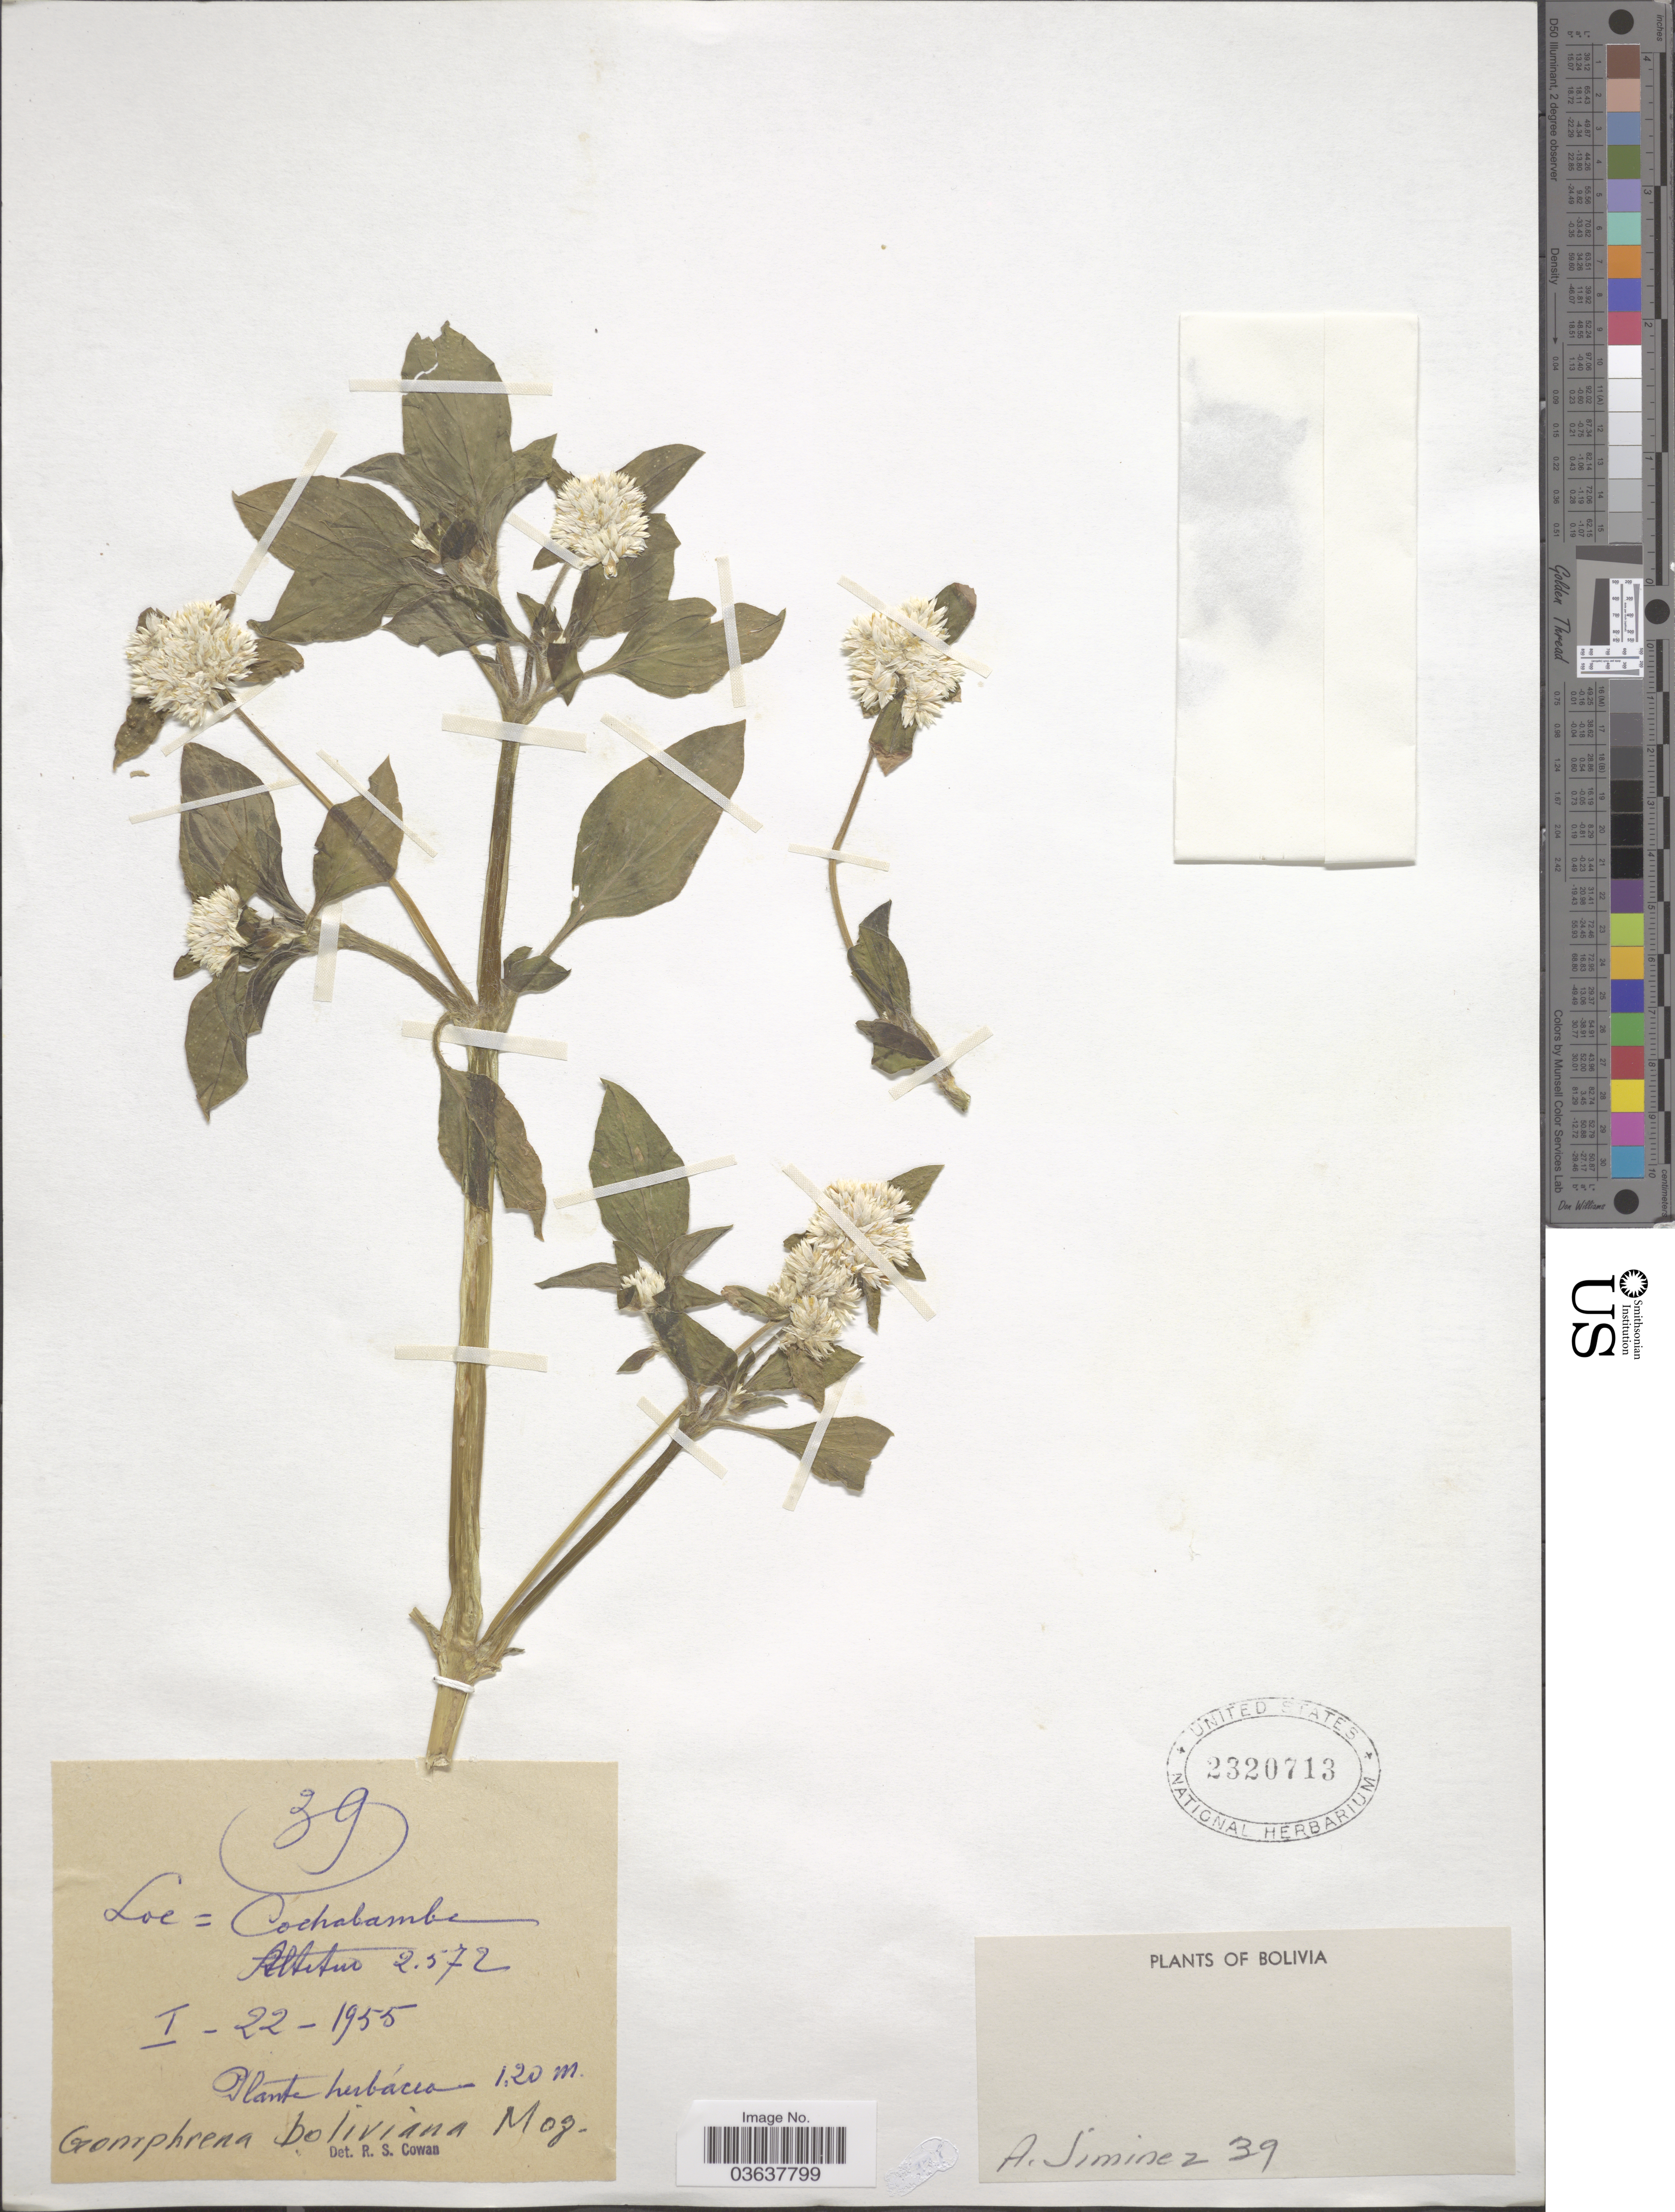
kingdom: Plantae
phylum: Tracheophyta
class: Magnoliopsida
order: Caryophyllales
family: Amaranthaceae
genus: Gomphrena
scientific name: Gomphrena boliviana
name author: Moq.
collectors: A. Jiminez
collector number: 39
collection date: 1955-01-22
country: Bolivia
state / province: Cochabamba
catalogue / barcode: US 2320713